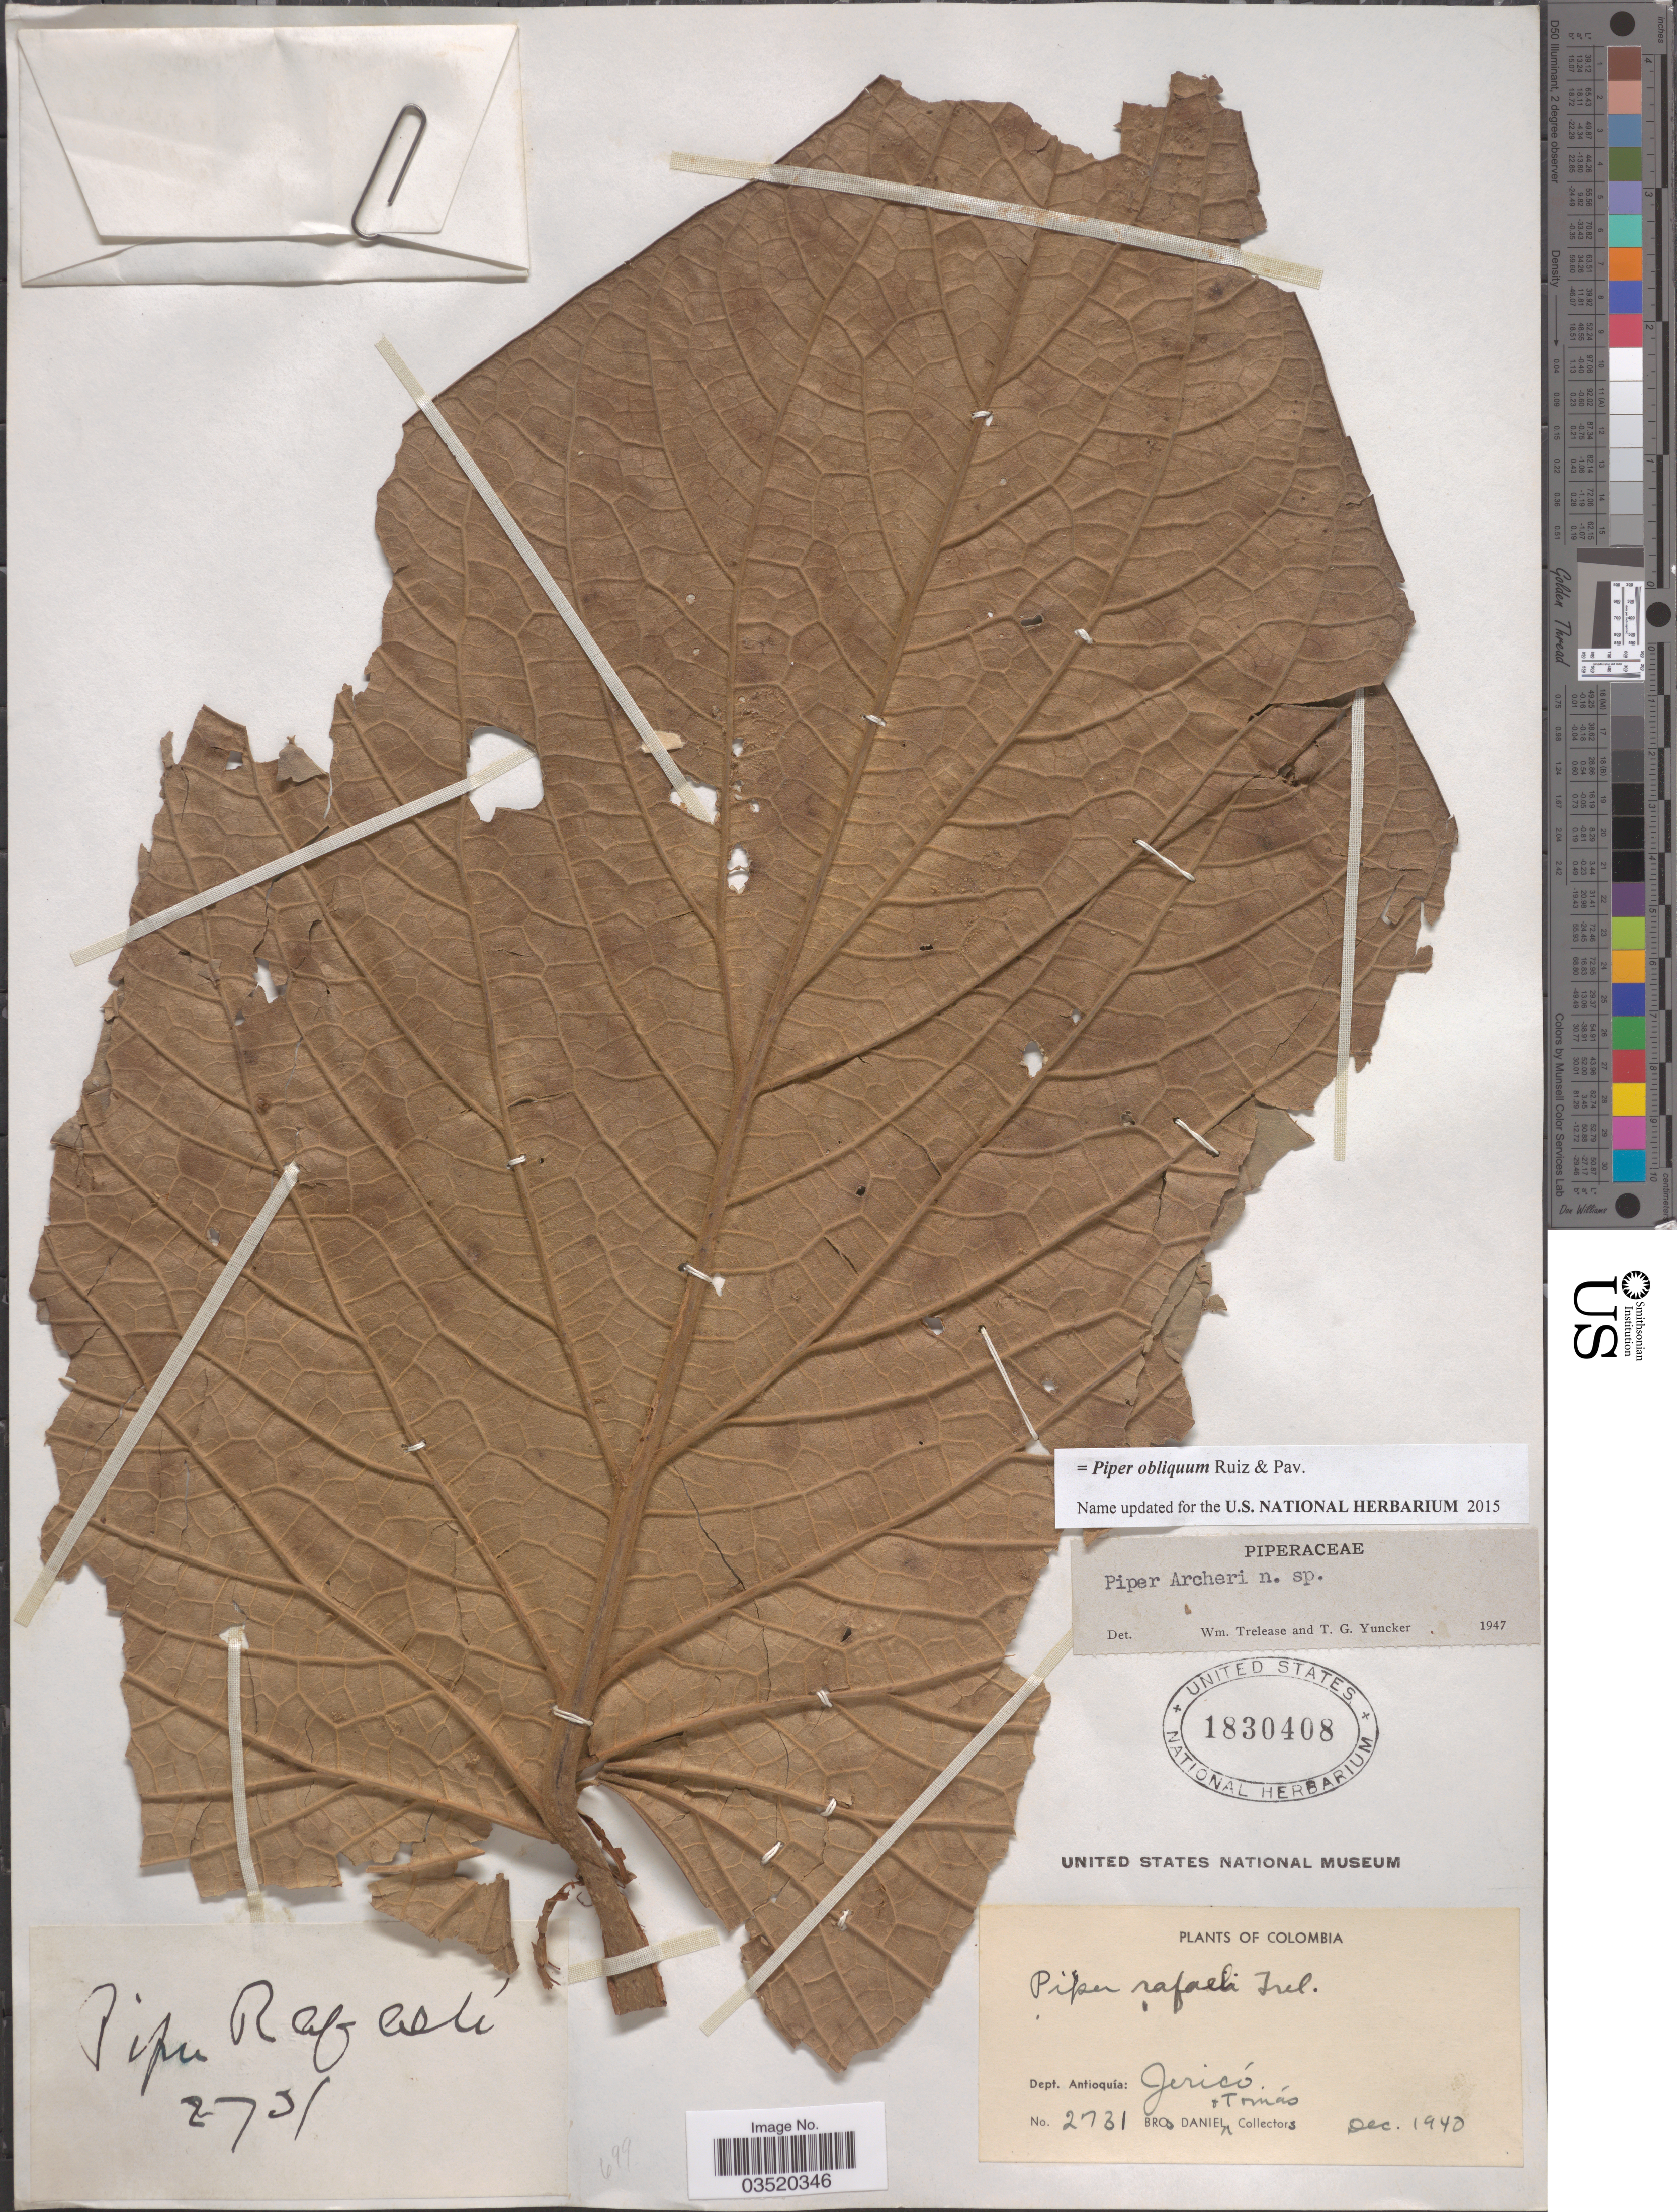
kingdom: Plantae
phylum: Tracheophyta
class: Magnoliopsida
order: Piperales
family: Piperaceae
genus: Piper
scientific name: Piper obliquum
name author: Ruiz & Pav.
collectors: Bro. Daniel & B. Tomas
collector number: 2731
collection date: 1940-12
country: Colombia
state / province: Antioquia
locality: Dept. Antioquia: Jericó.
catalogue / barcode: US 1830408